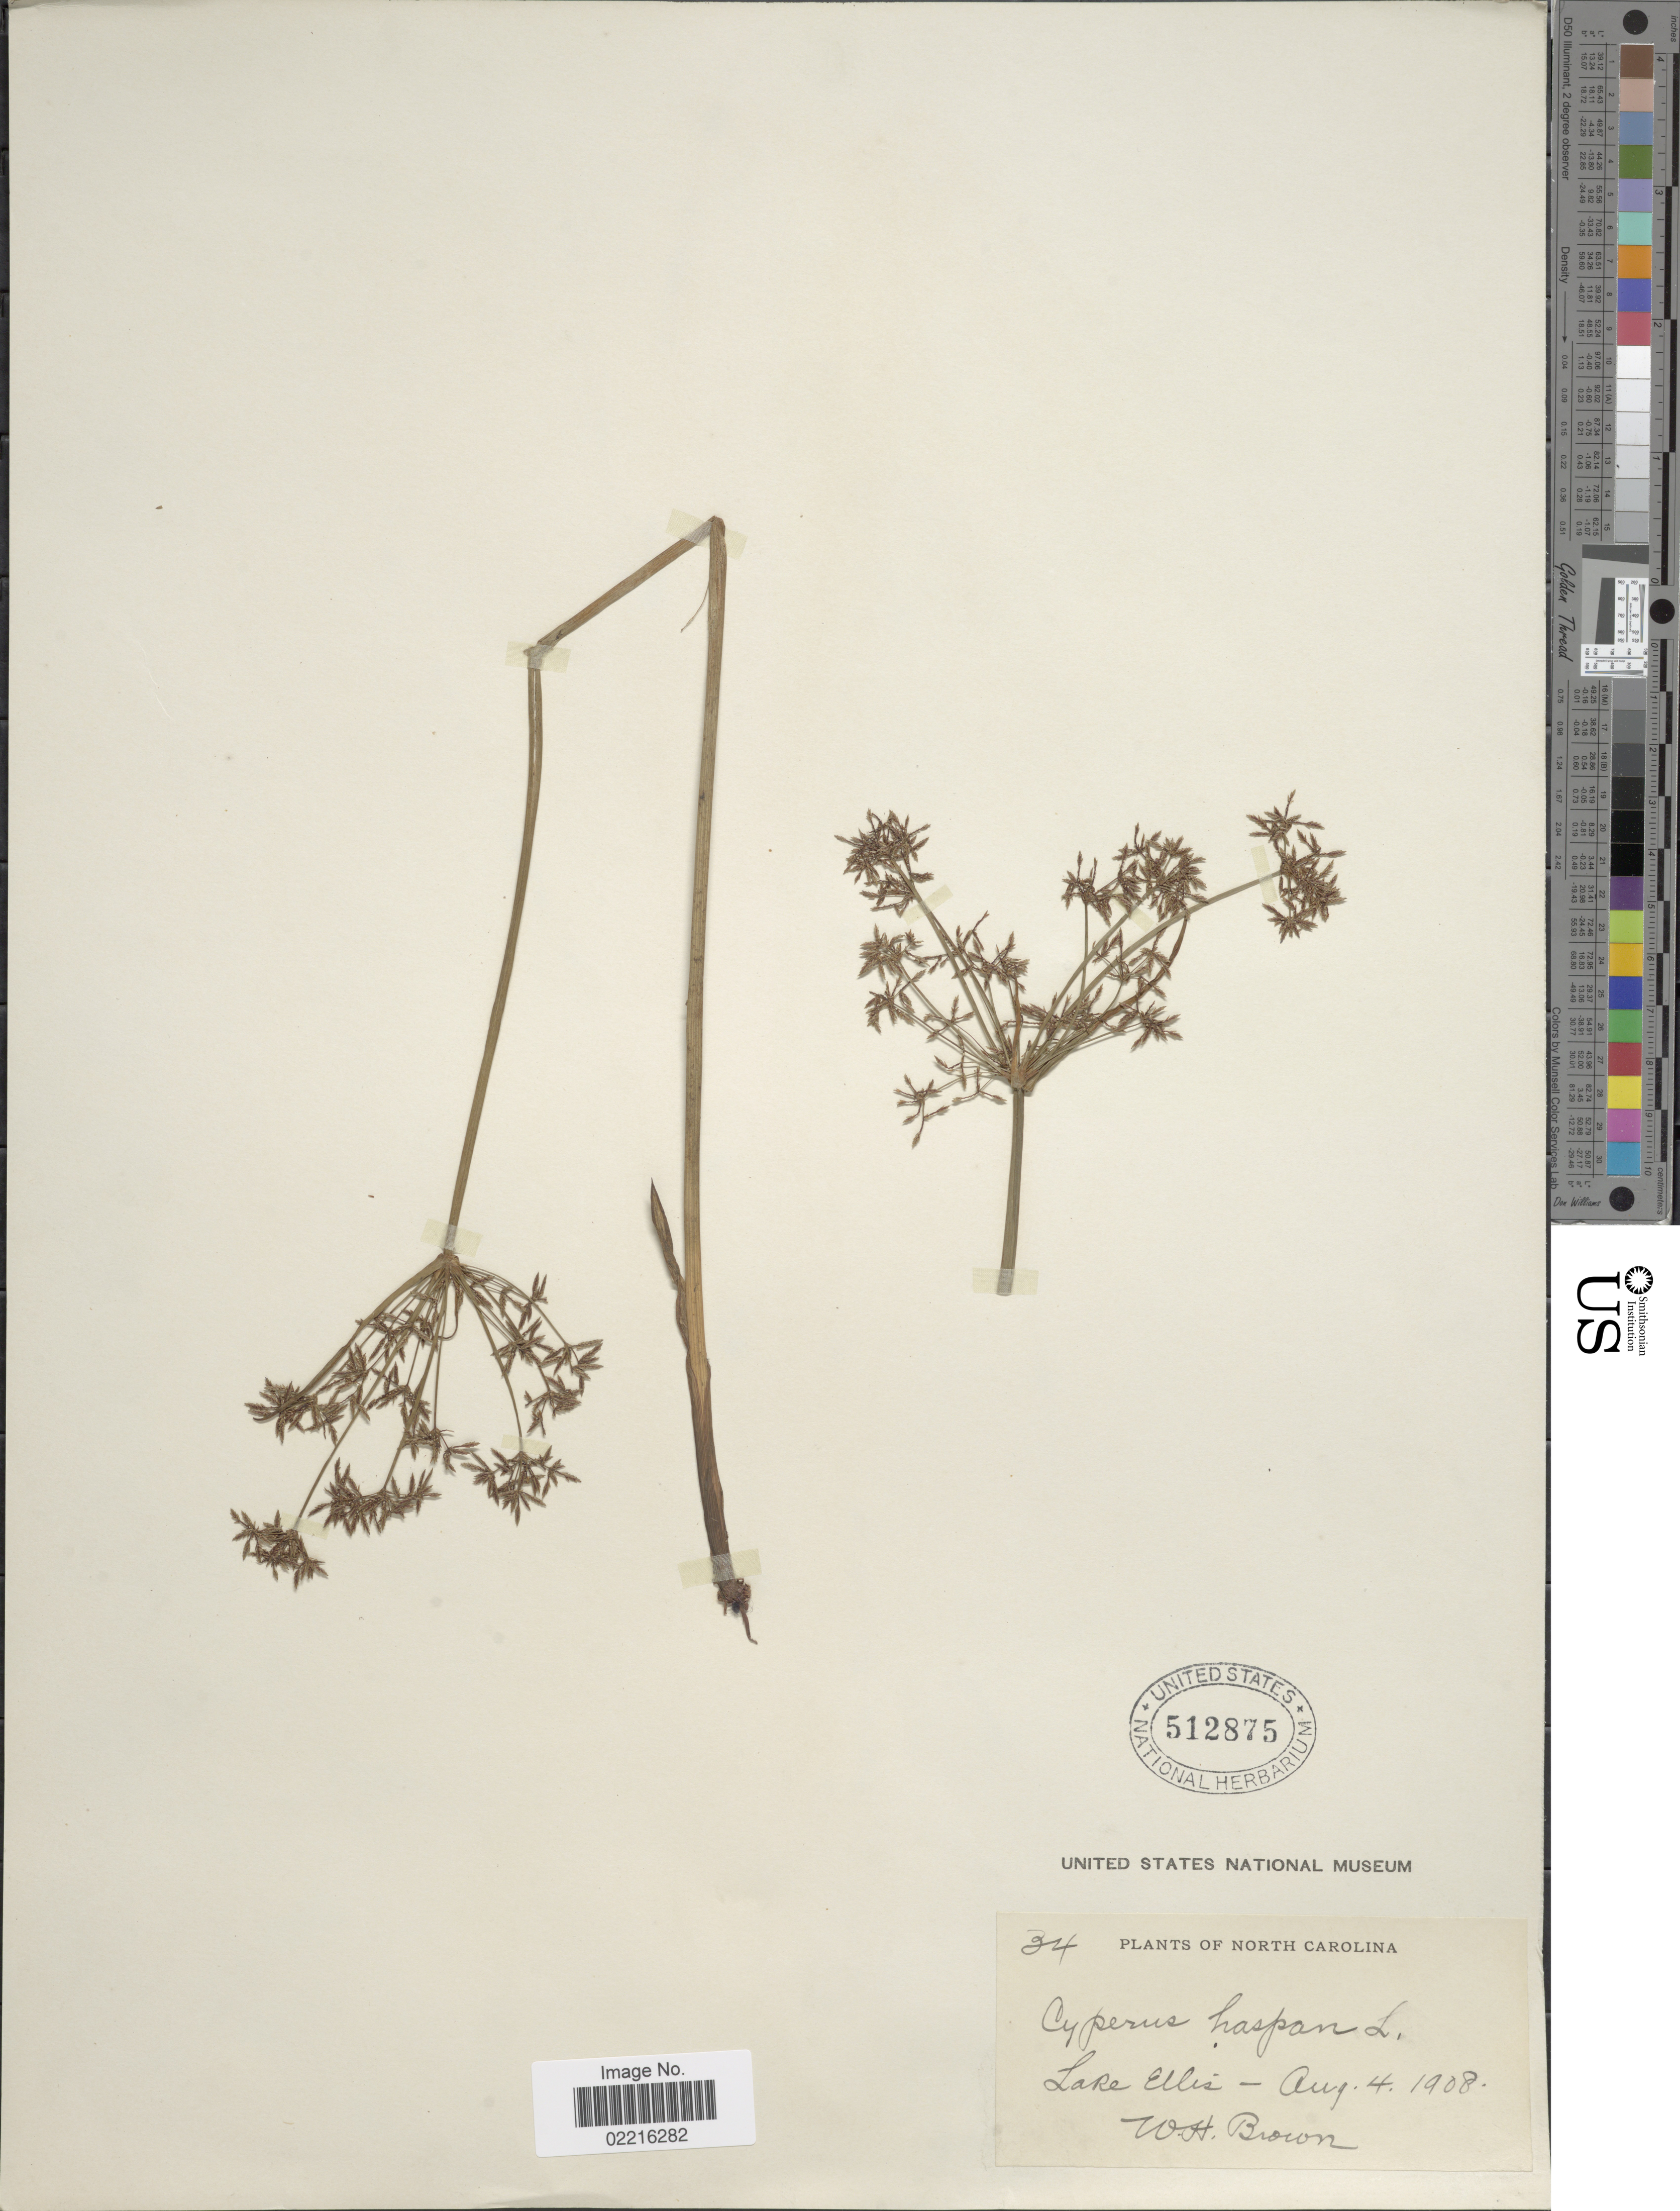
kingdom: Plantae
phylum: Tracheophyta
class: Liliopsida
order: Poales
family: Cyperaceae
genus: Cyperus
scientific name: Cyperus haspan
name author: L.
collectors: W. H. Brown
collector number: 34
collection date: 1908-08-04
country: United States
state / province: North Carolina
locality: Lake Ellis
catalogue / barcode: US 512875